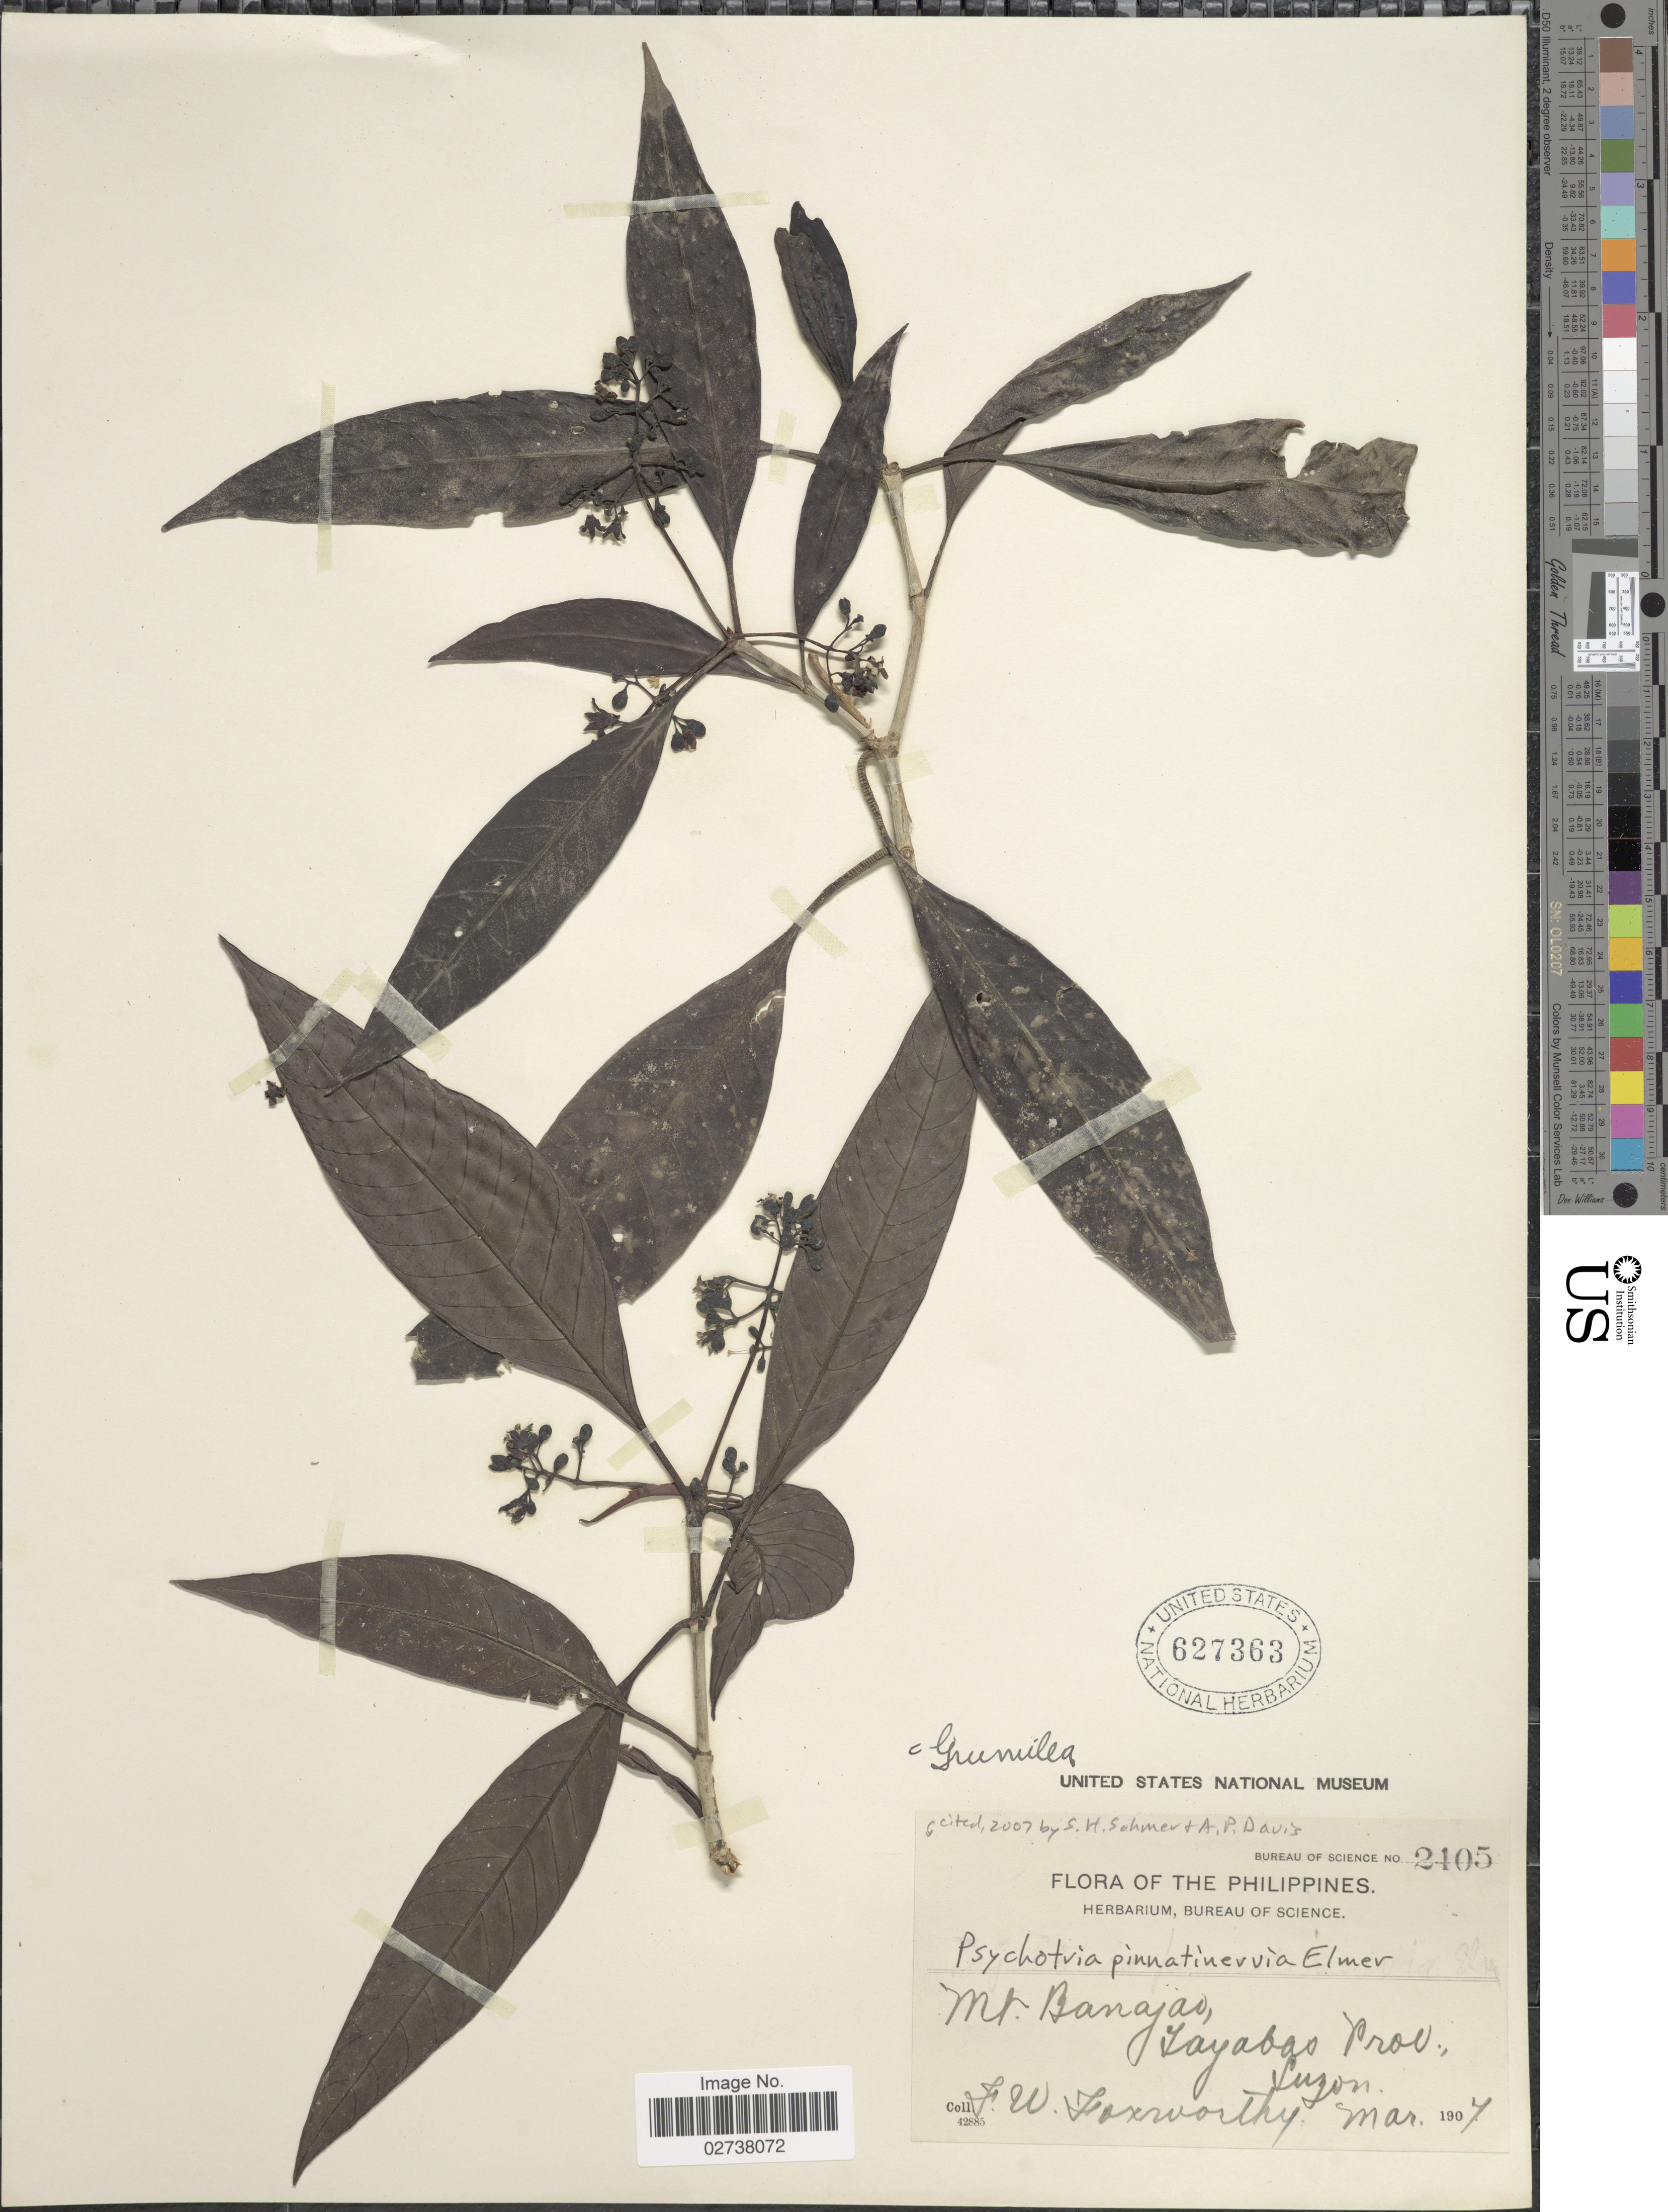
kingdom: Plantae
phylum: Tracheophyta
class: Magnoliopsida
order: Gentianales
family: Rubiaceae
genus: Psychotria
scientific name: Psychotria pinnatinervia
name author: Elmer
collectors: F. W. Foxworthy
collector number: Bureau of Science 2405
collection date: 1907-03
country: Philippines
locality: Mt. Banajao, Tayabas, Prov. Luzon.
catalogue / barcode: US 627363